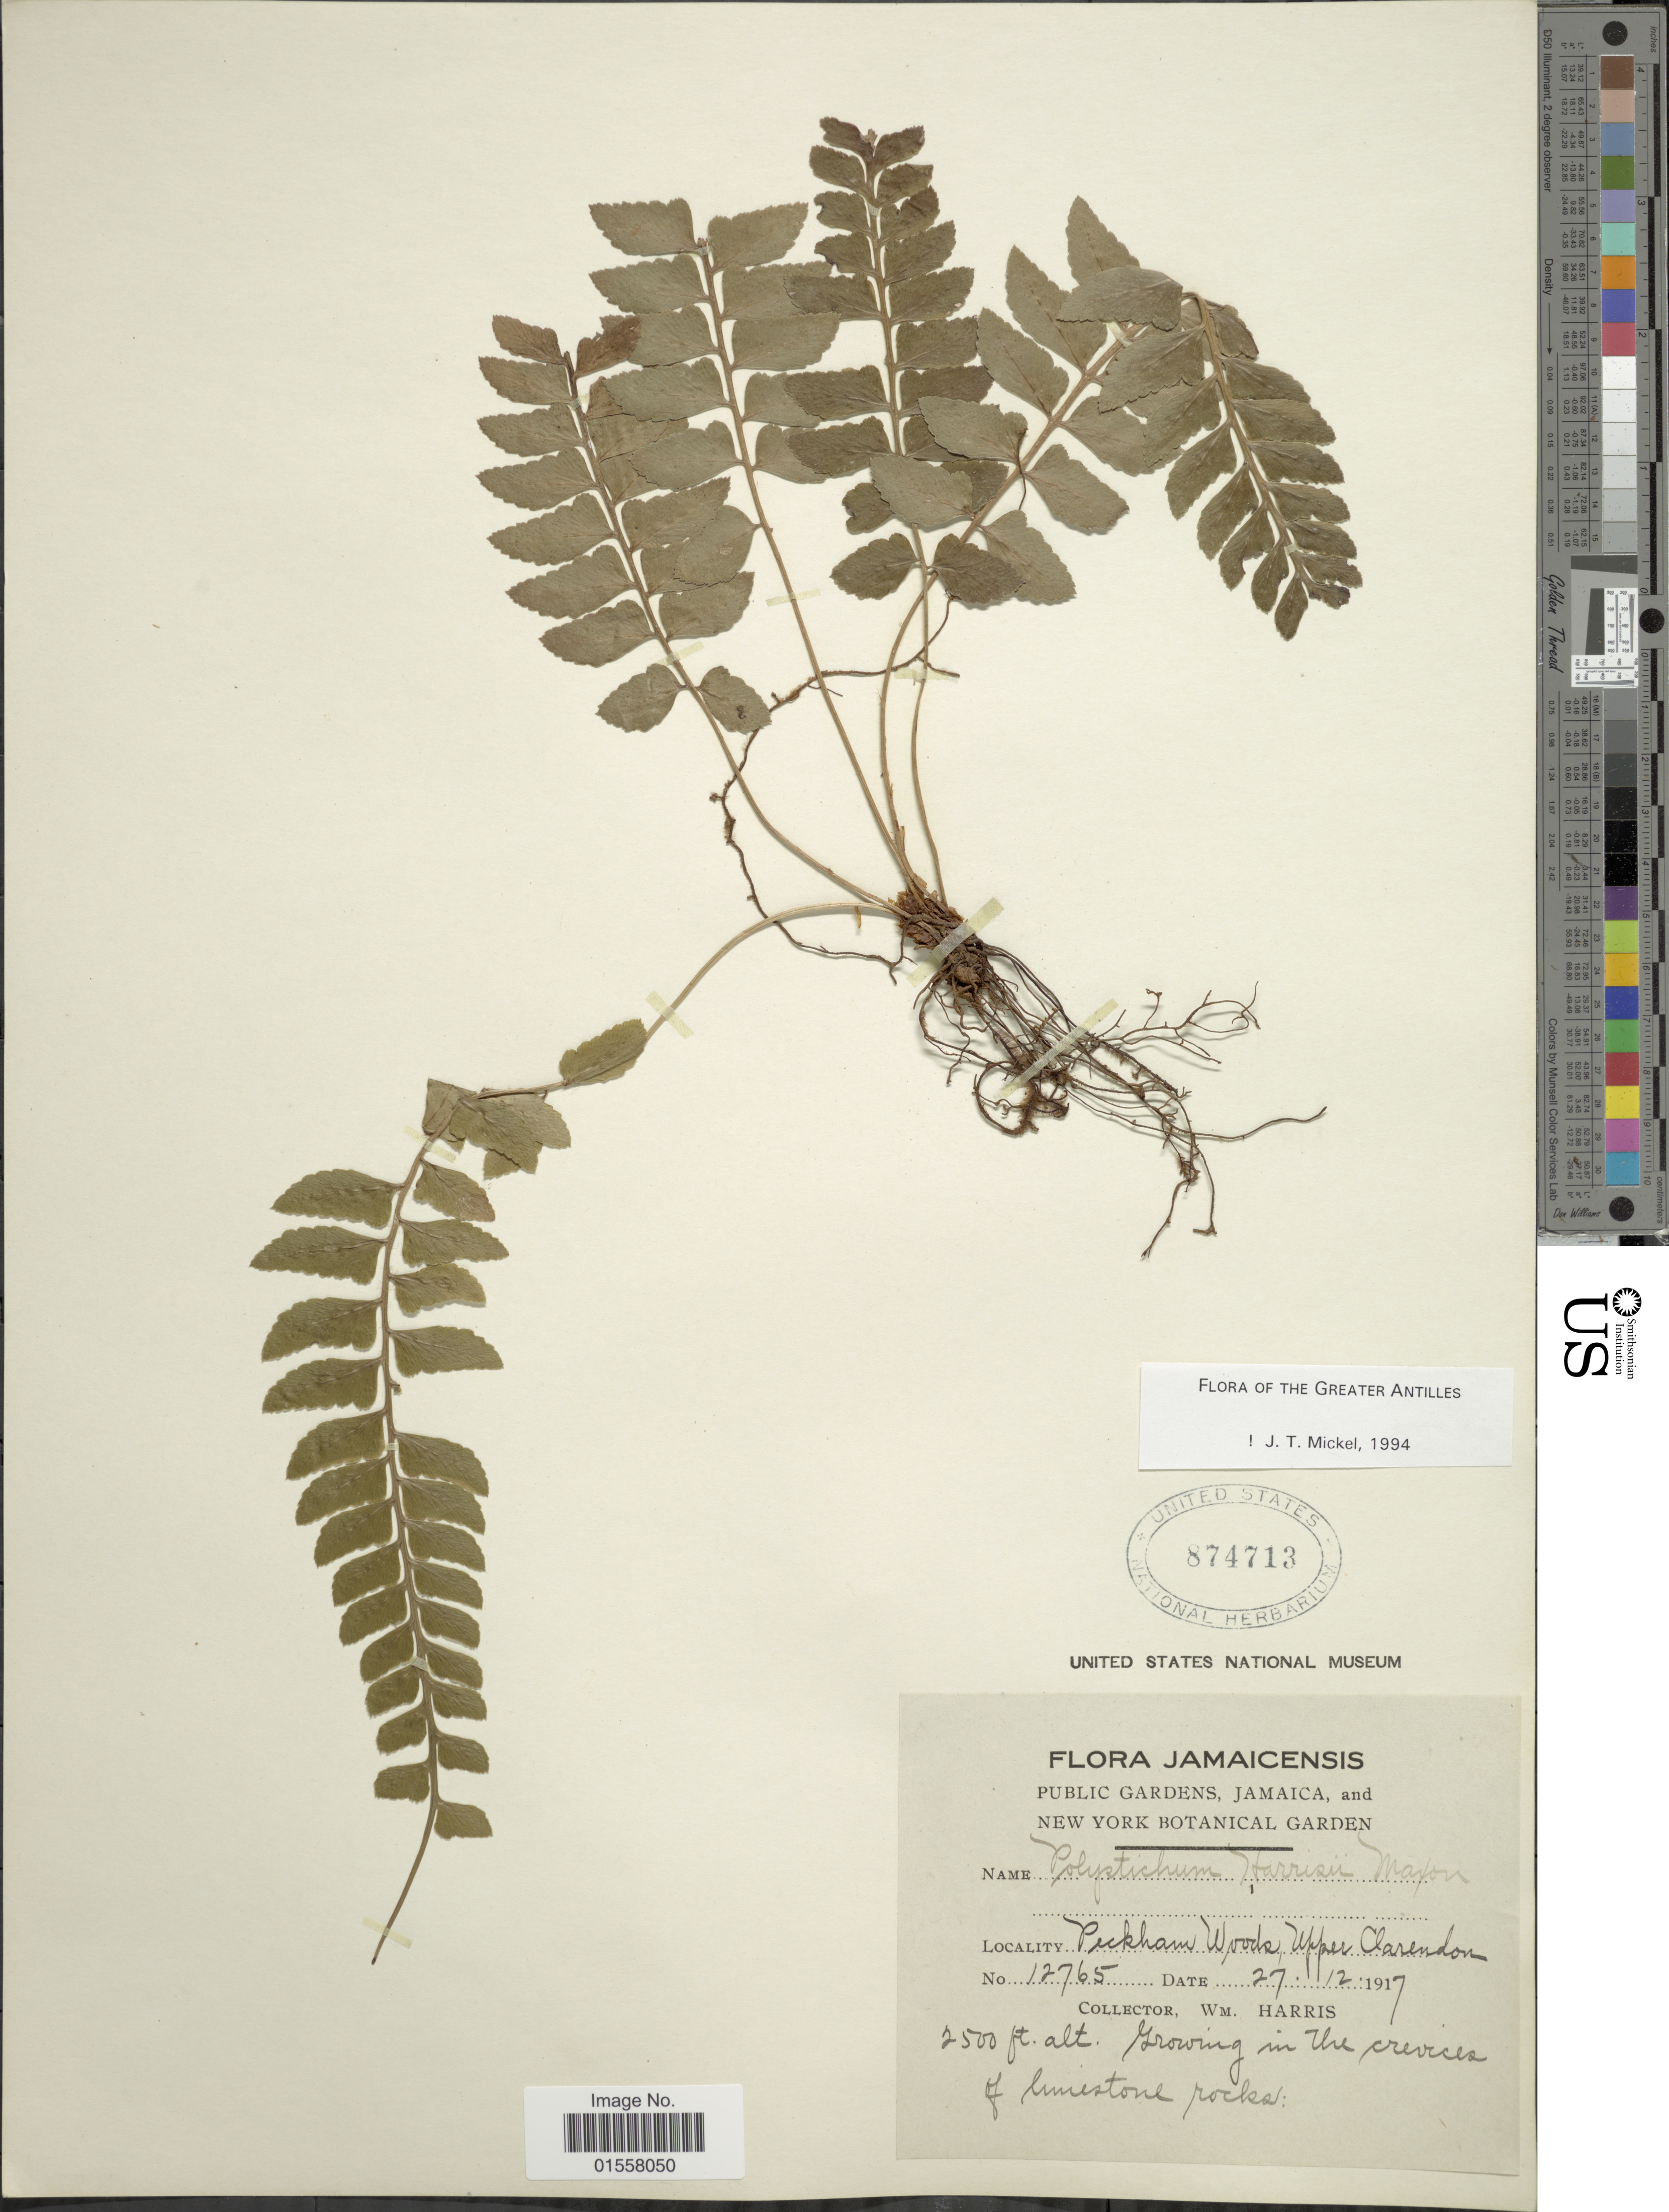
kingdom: Plantae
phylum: Tracheophyta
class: Polypodiopsida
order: Polypodiales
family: Dryopteridaceae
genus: Polystichum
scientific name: Polystichum harrisii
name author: Maxon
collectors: W. H. Harris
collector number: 12765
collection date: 1917-12-27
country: Jamaica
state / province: Clarendon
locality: Jamaicensis, Peckham Woods, Upper Clarendon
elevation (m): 762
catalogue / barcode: US 874713